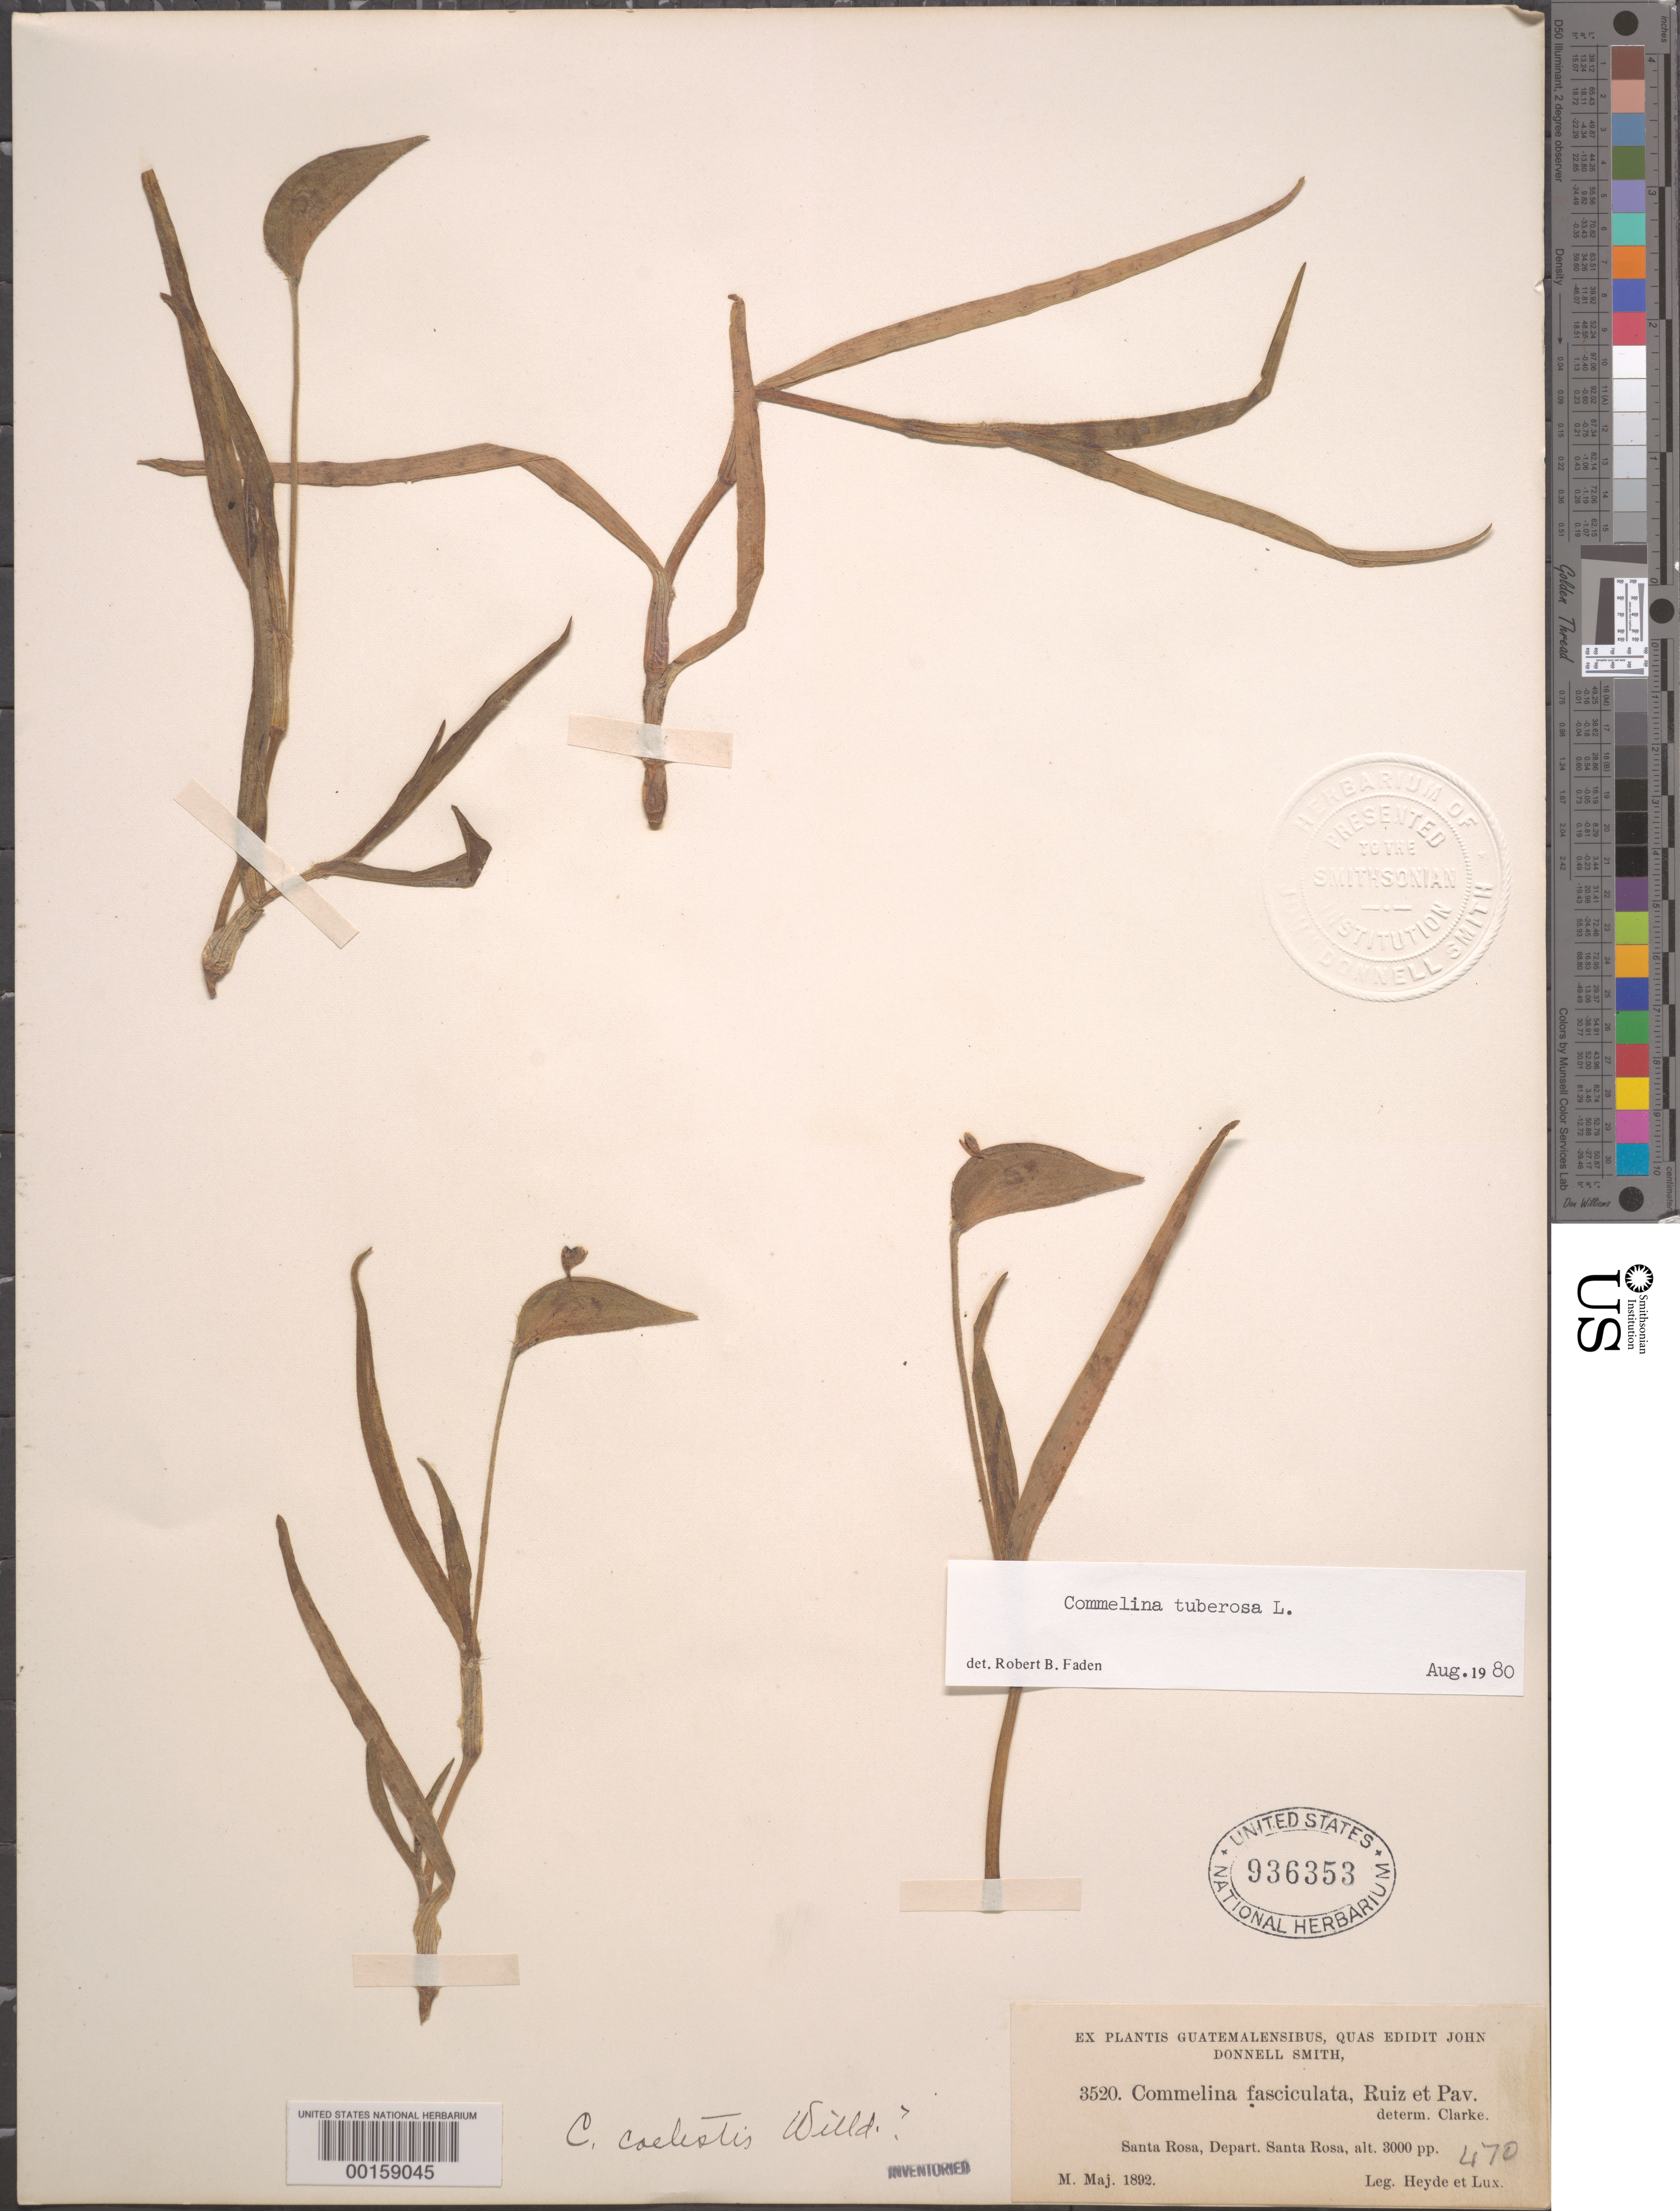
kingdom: Plantae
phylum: Tracheophyta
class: Liliopsida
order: Commelinales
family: Commelinaceae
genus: Commelina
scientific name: Commelina tuberosa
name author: L.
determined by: Faden, Robert B., (US), Smithsonian Institution - National Museum of Natural History (UNITED STATES)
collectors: E. T. Heyde & E. Lux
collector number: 3520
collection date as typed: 1892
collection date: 1892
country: Guatemala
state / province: Santa Rosa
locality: Santa Rosa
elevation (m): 915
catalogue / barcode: US 936353